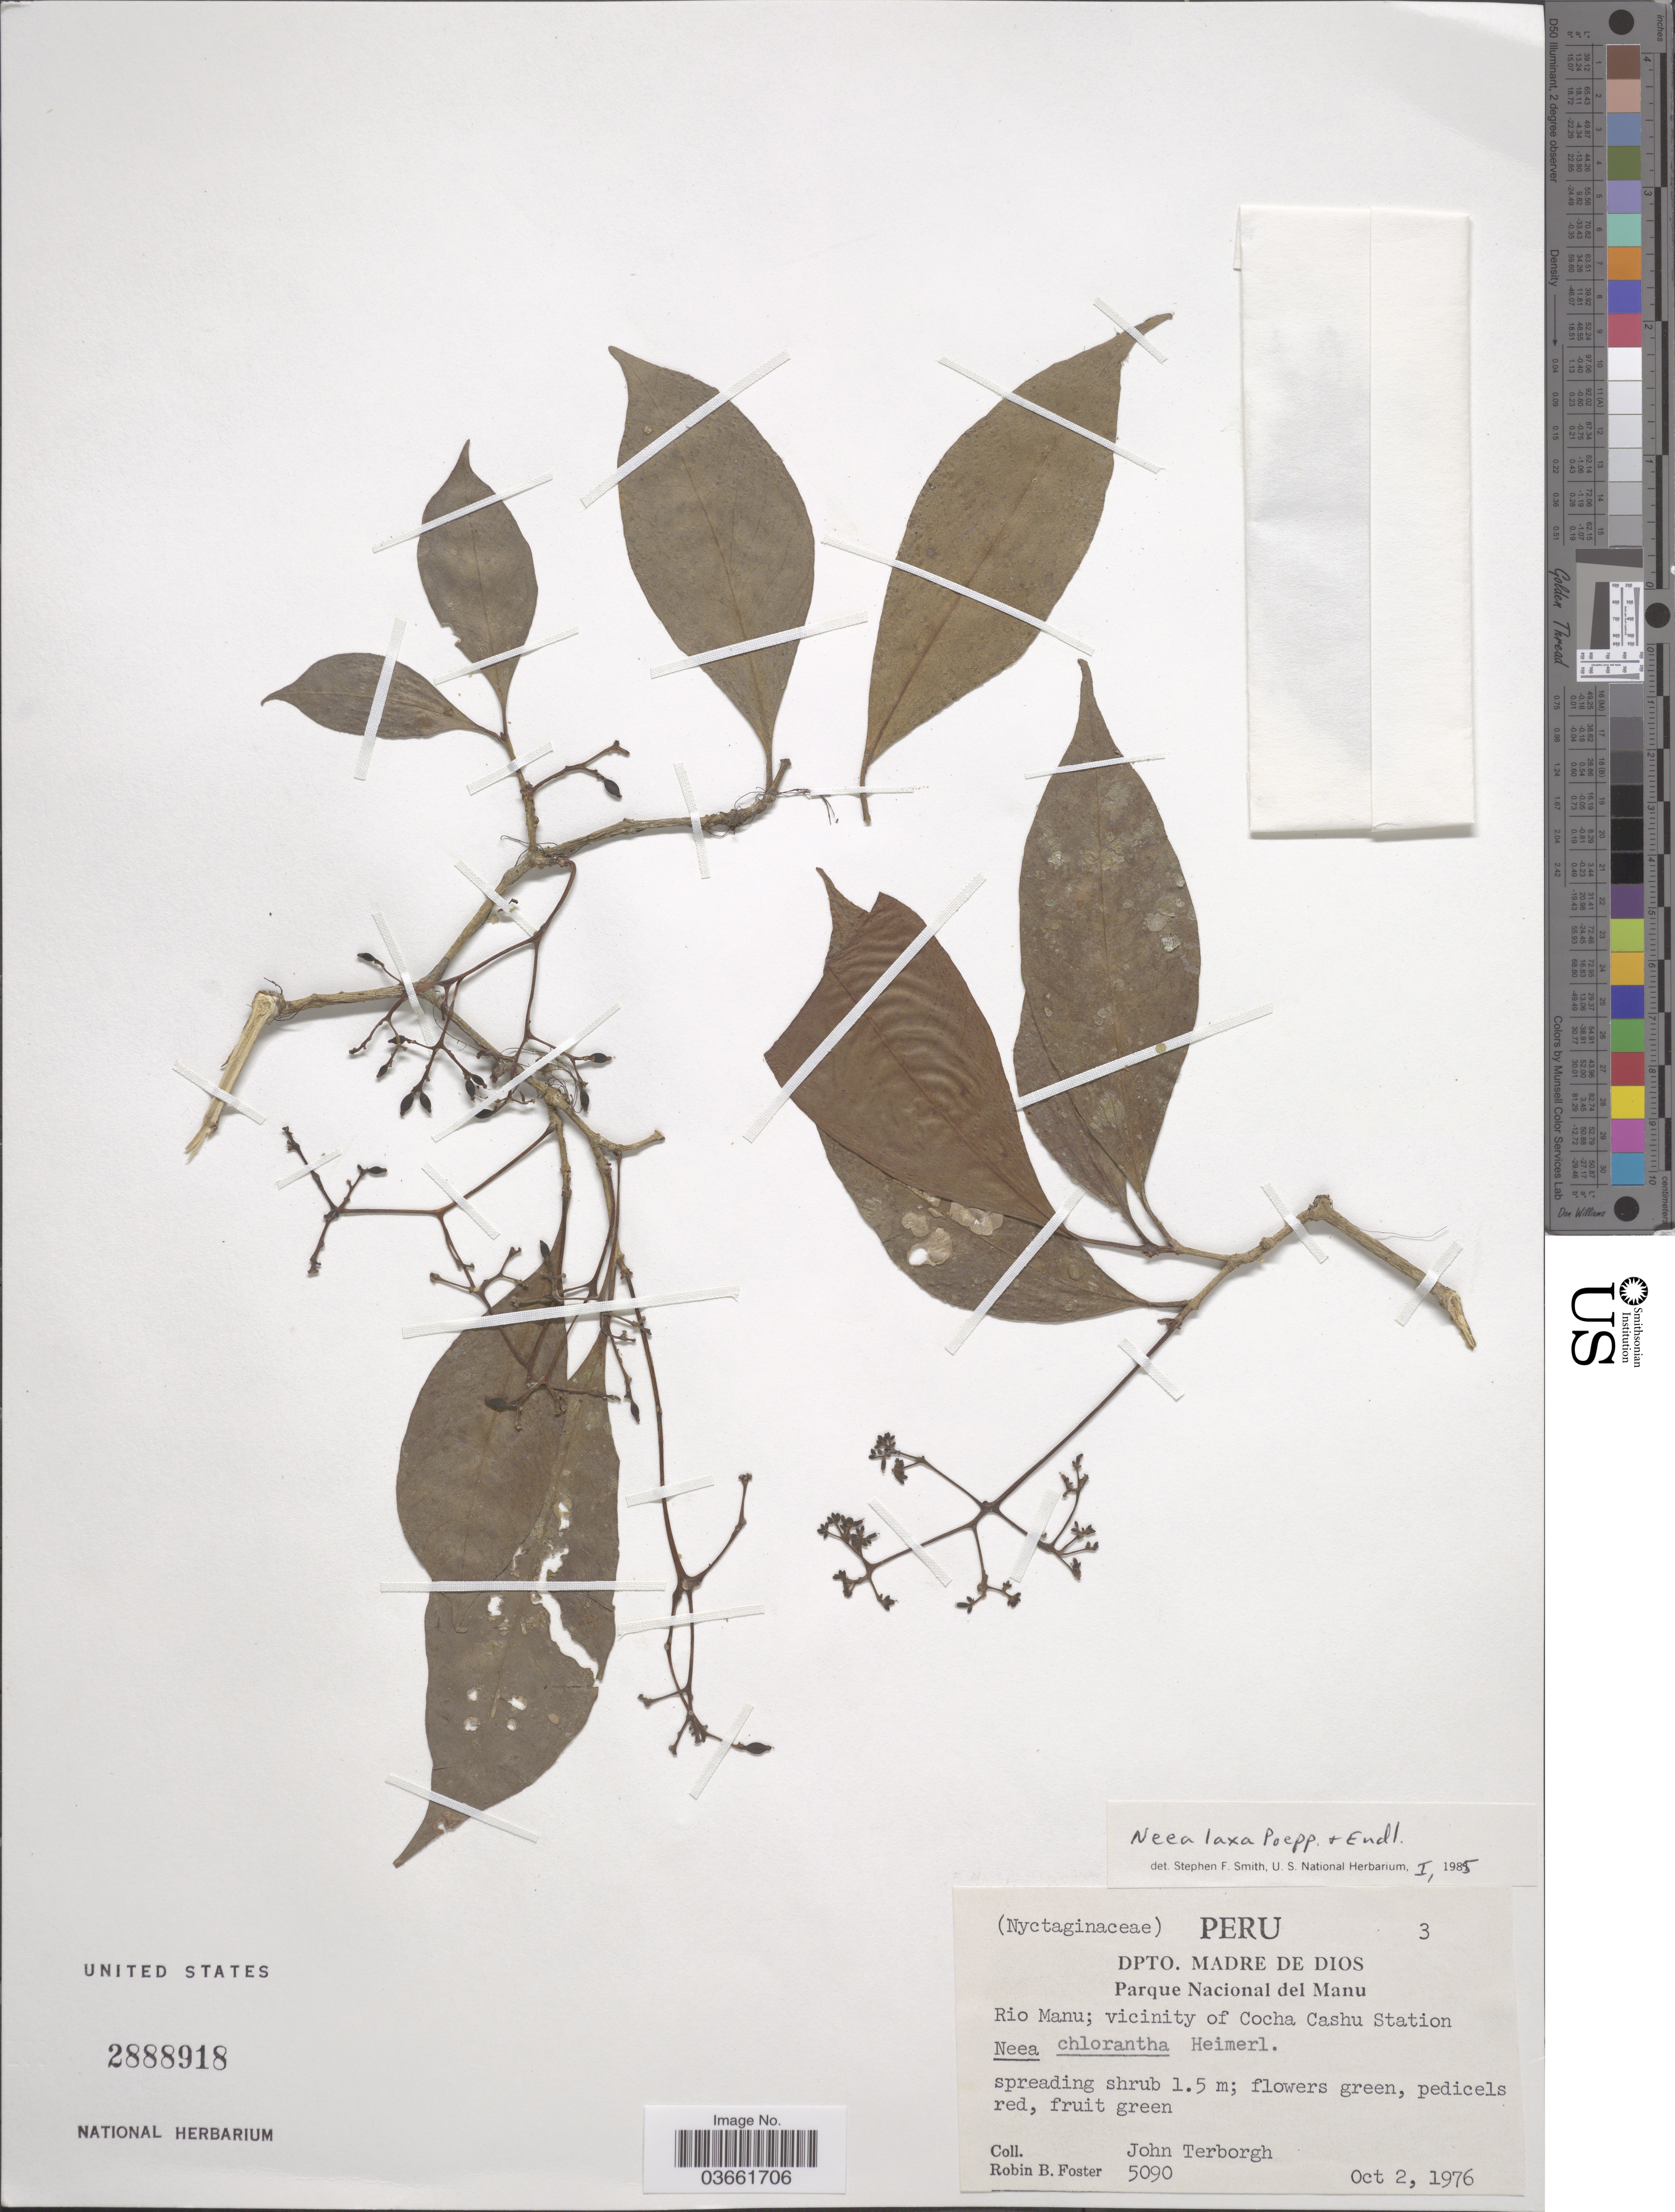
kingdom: Plantae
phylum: Tracheophyta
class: Magnoliopsida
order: Caryophyllales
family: Nyctaginaceae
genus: Neea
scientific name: Neea laxa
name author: Poepp. & Endl.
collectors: R. B. Foster & J. Terborgh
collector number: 5090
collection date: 1976-10-02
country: Peru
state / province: Madre de Dios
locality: Dpto. Madre de Dios, Parque Nacional del Manu. Rio Manu; vicinity of Cocha Cashu Station.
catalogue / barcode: US 2888918